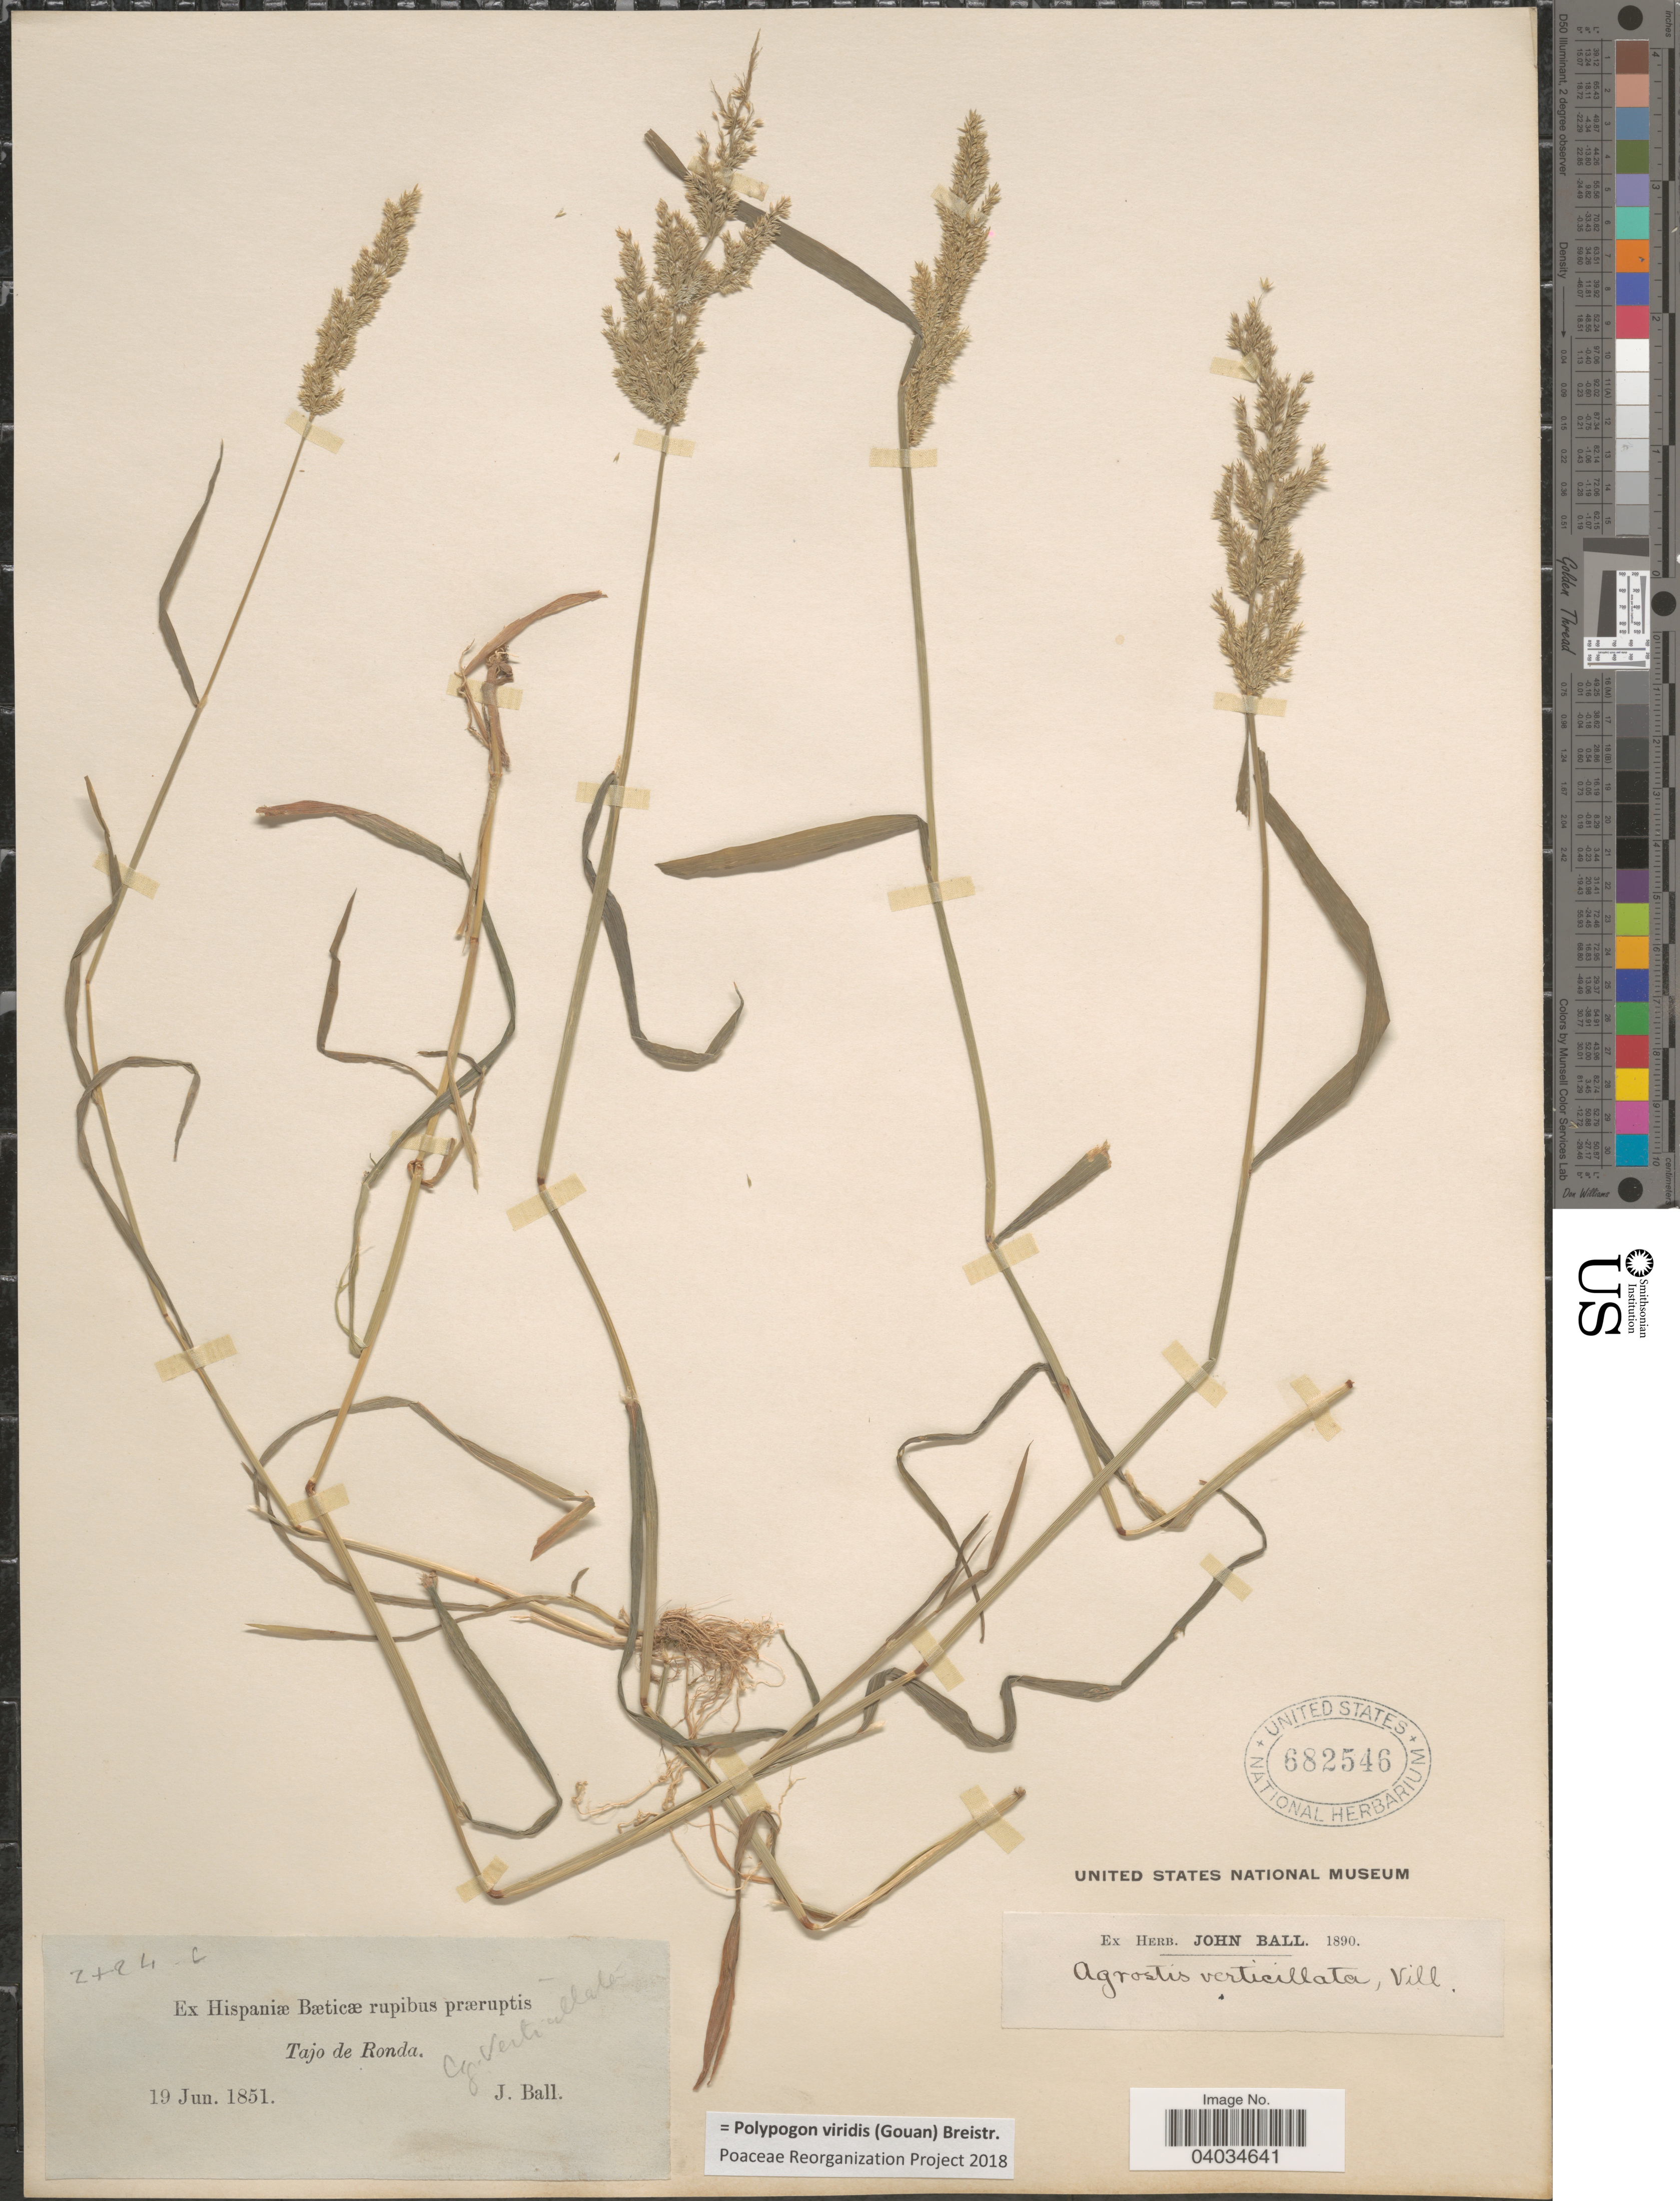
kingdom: Plantae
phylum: Tracheophyta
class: Liliopsida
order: Poales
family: Poaceae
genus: Polypogon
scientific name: Polypogon viridis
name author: (Gouan) Breistroffer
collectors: J. Ball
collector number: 2424C*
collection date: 1851-06-19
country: Spain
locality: Ex Hispaniæ Bæticæ rupibus præruptis Tajo de Ronda.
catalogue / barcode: US 682546